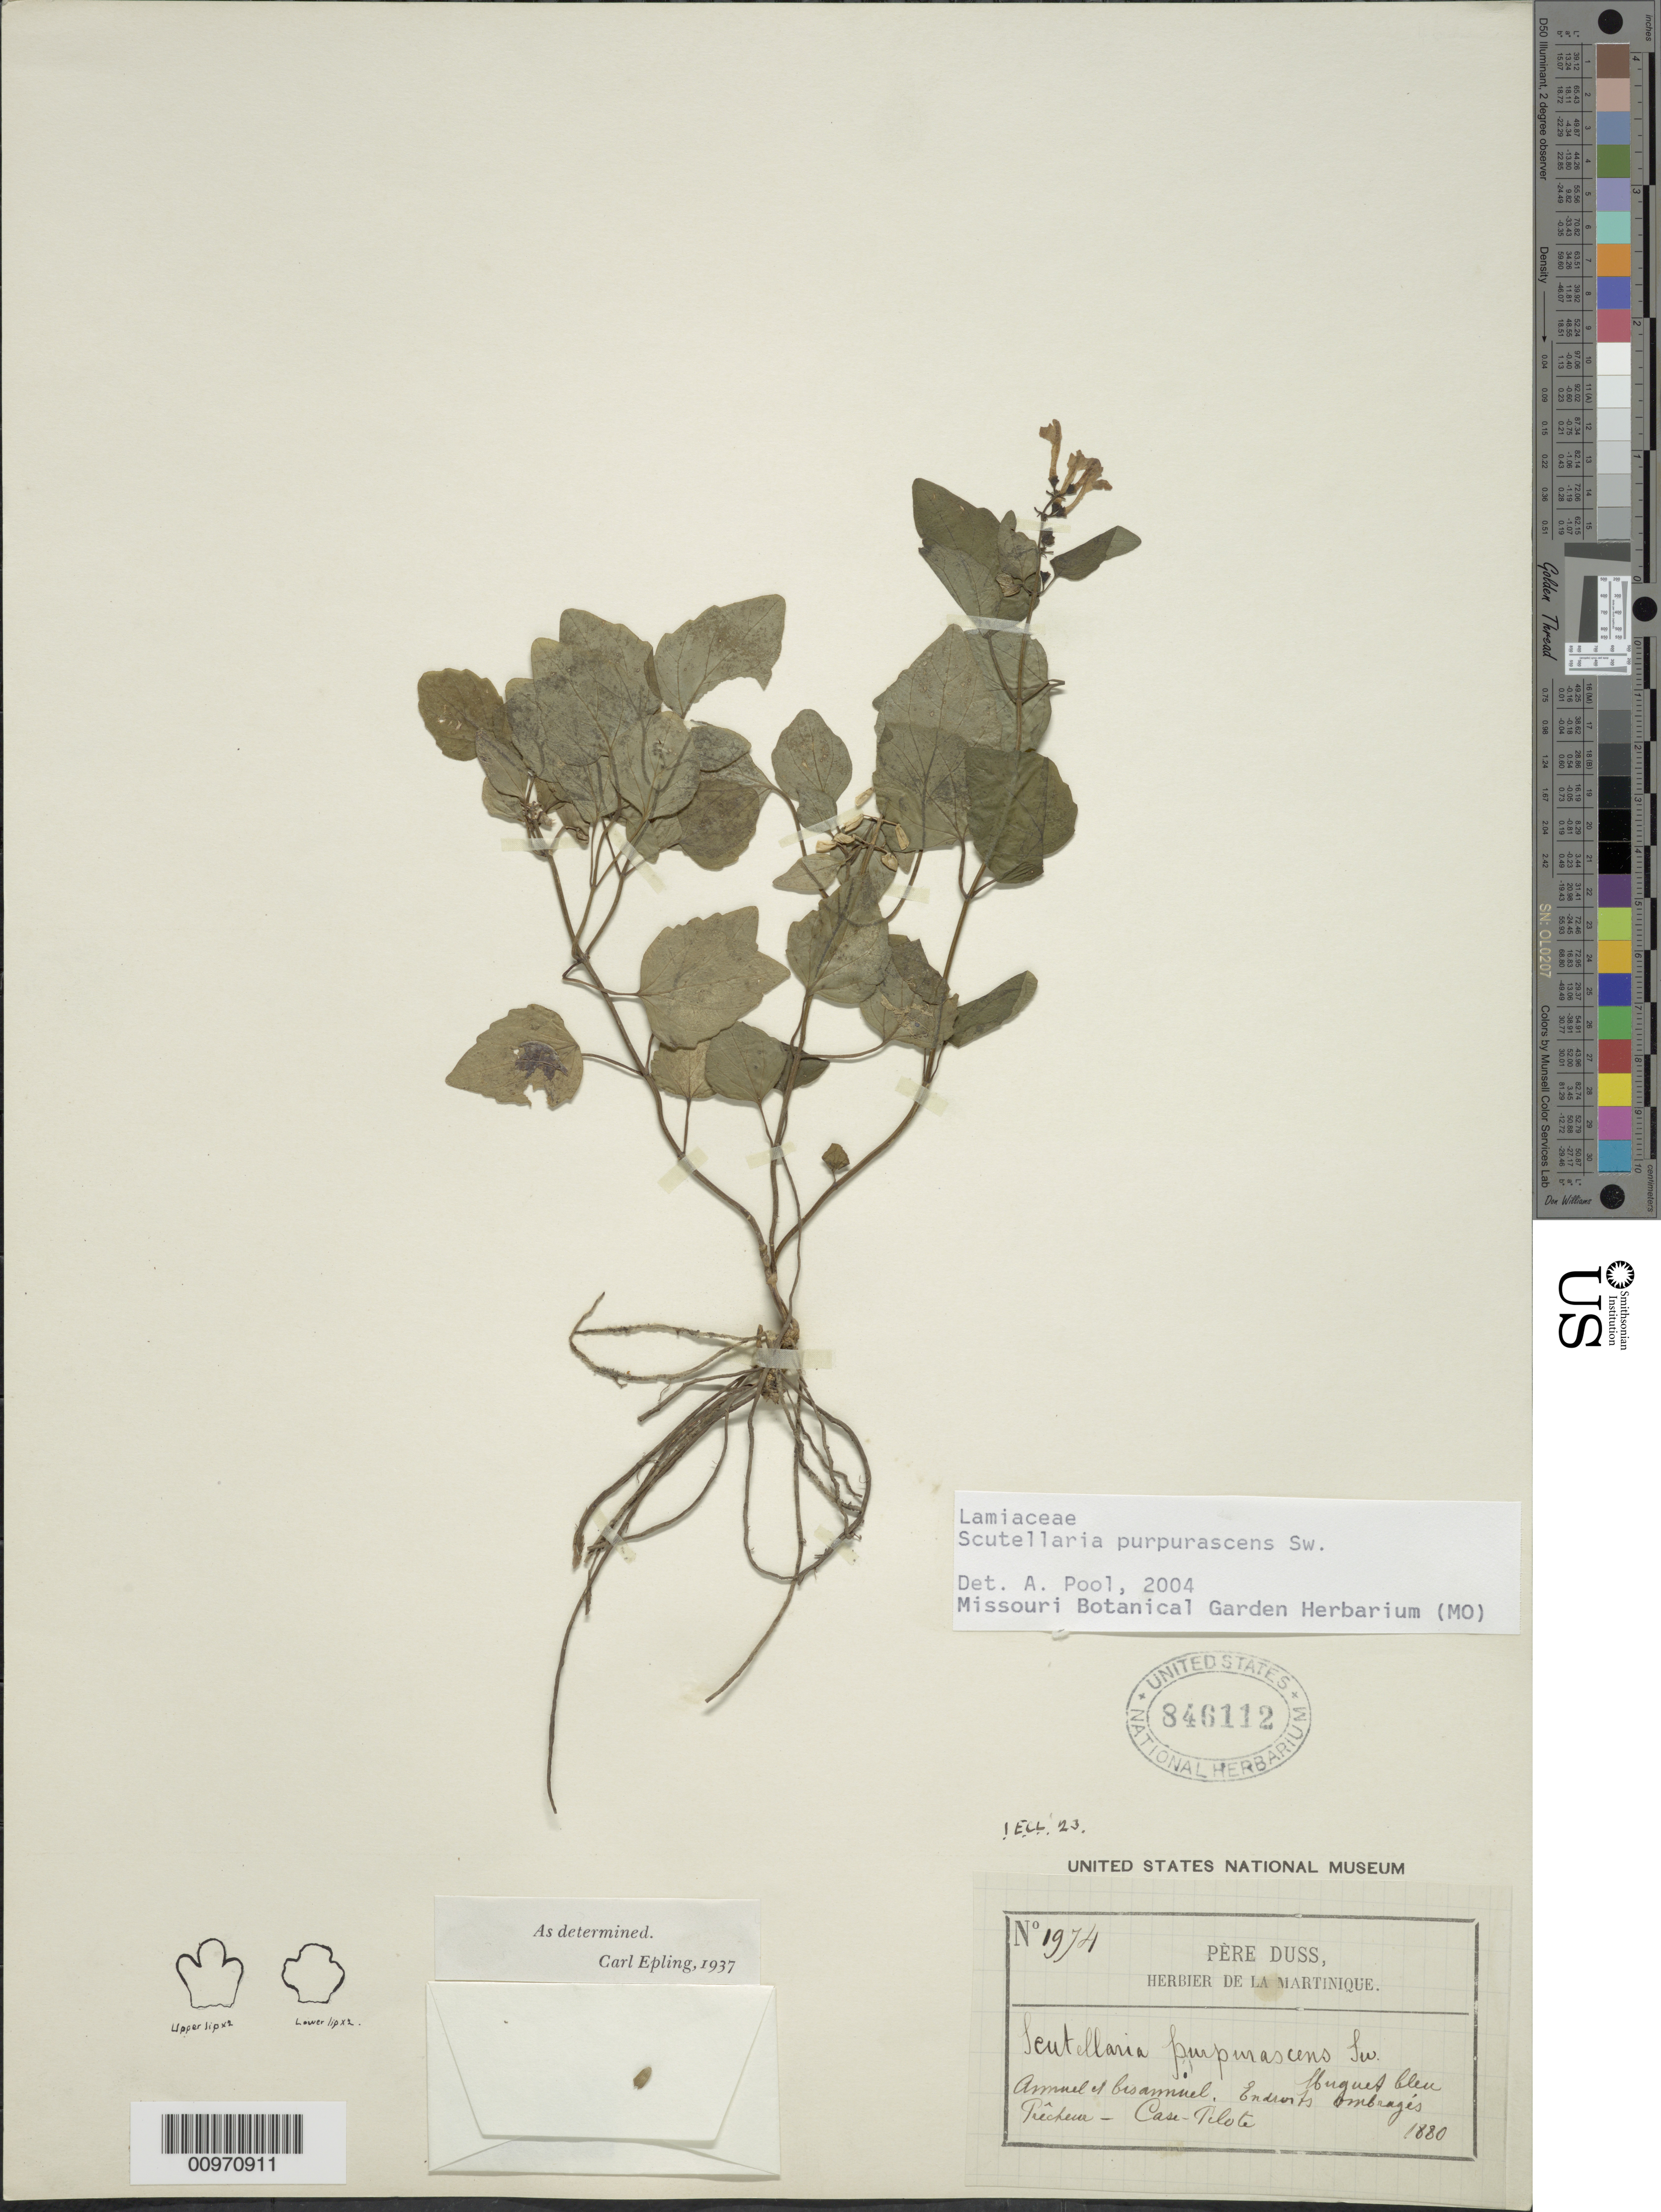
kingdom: Plantae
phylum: Tracheophyta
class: Magnoliopsida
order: Lamiales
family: Lamiaceae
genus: Scutellaria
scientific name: Scutellaria purpurascens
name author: Sw.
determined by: Pool, A., (MO), Missouri Botanical Garden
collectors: Père Duss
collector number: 1974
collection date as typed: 1880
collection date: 1880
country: Martinique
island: Martinique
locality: Trêcheue-Case Tilote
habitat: Endroits ombragés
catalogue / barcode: US 846112